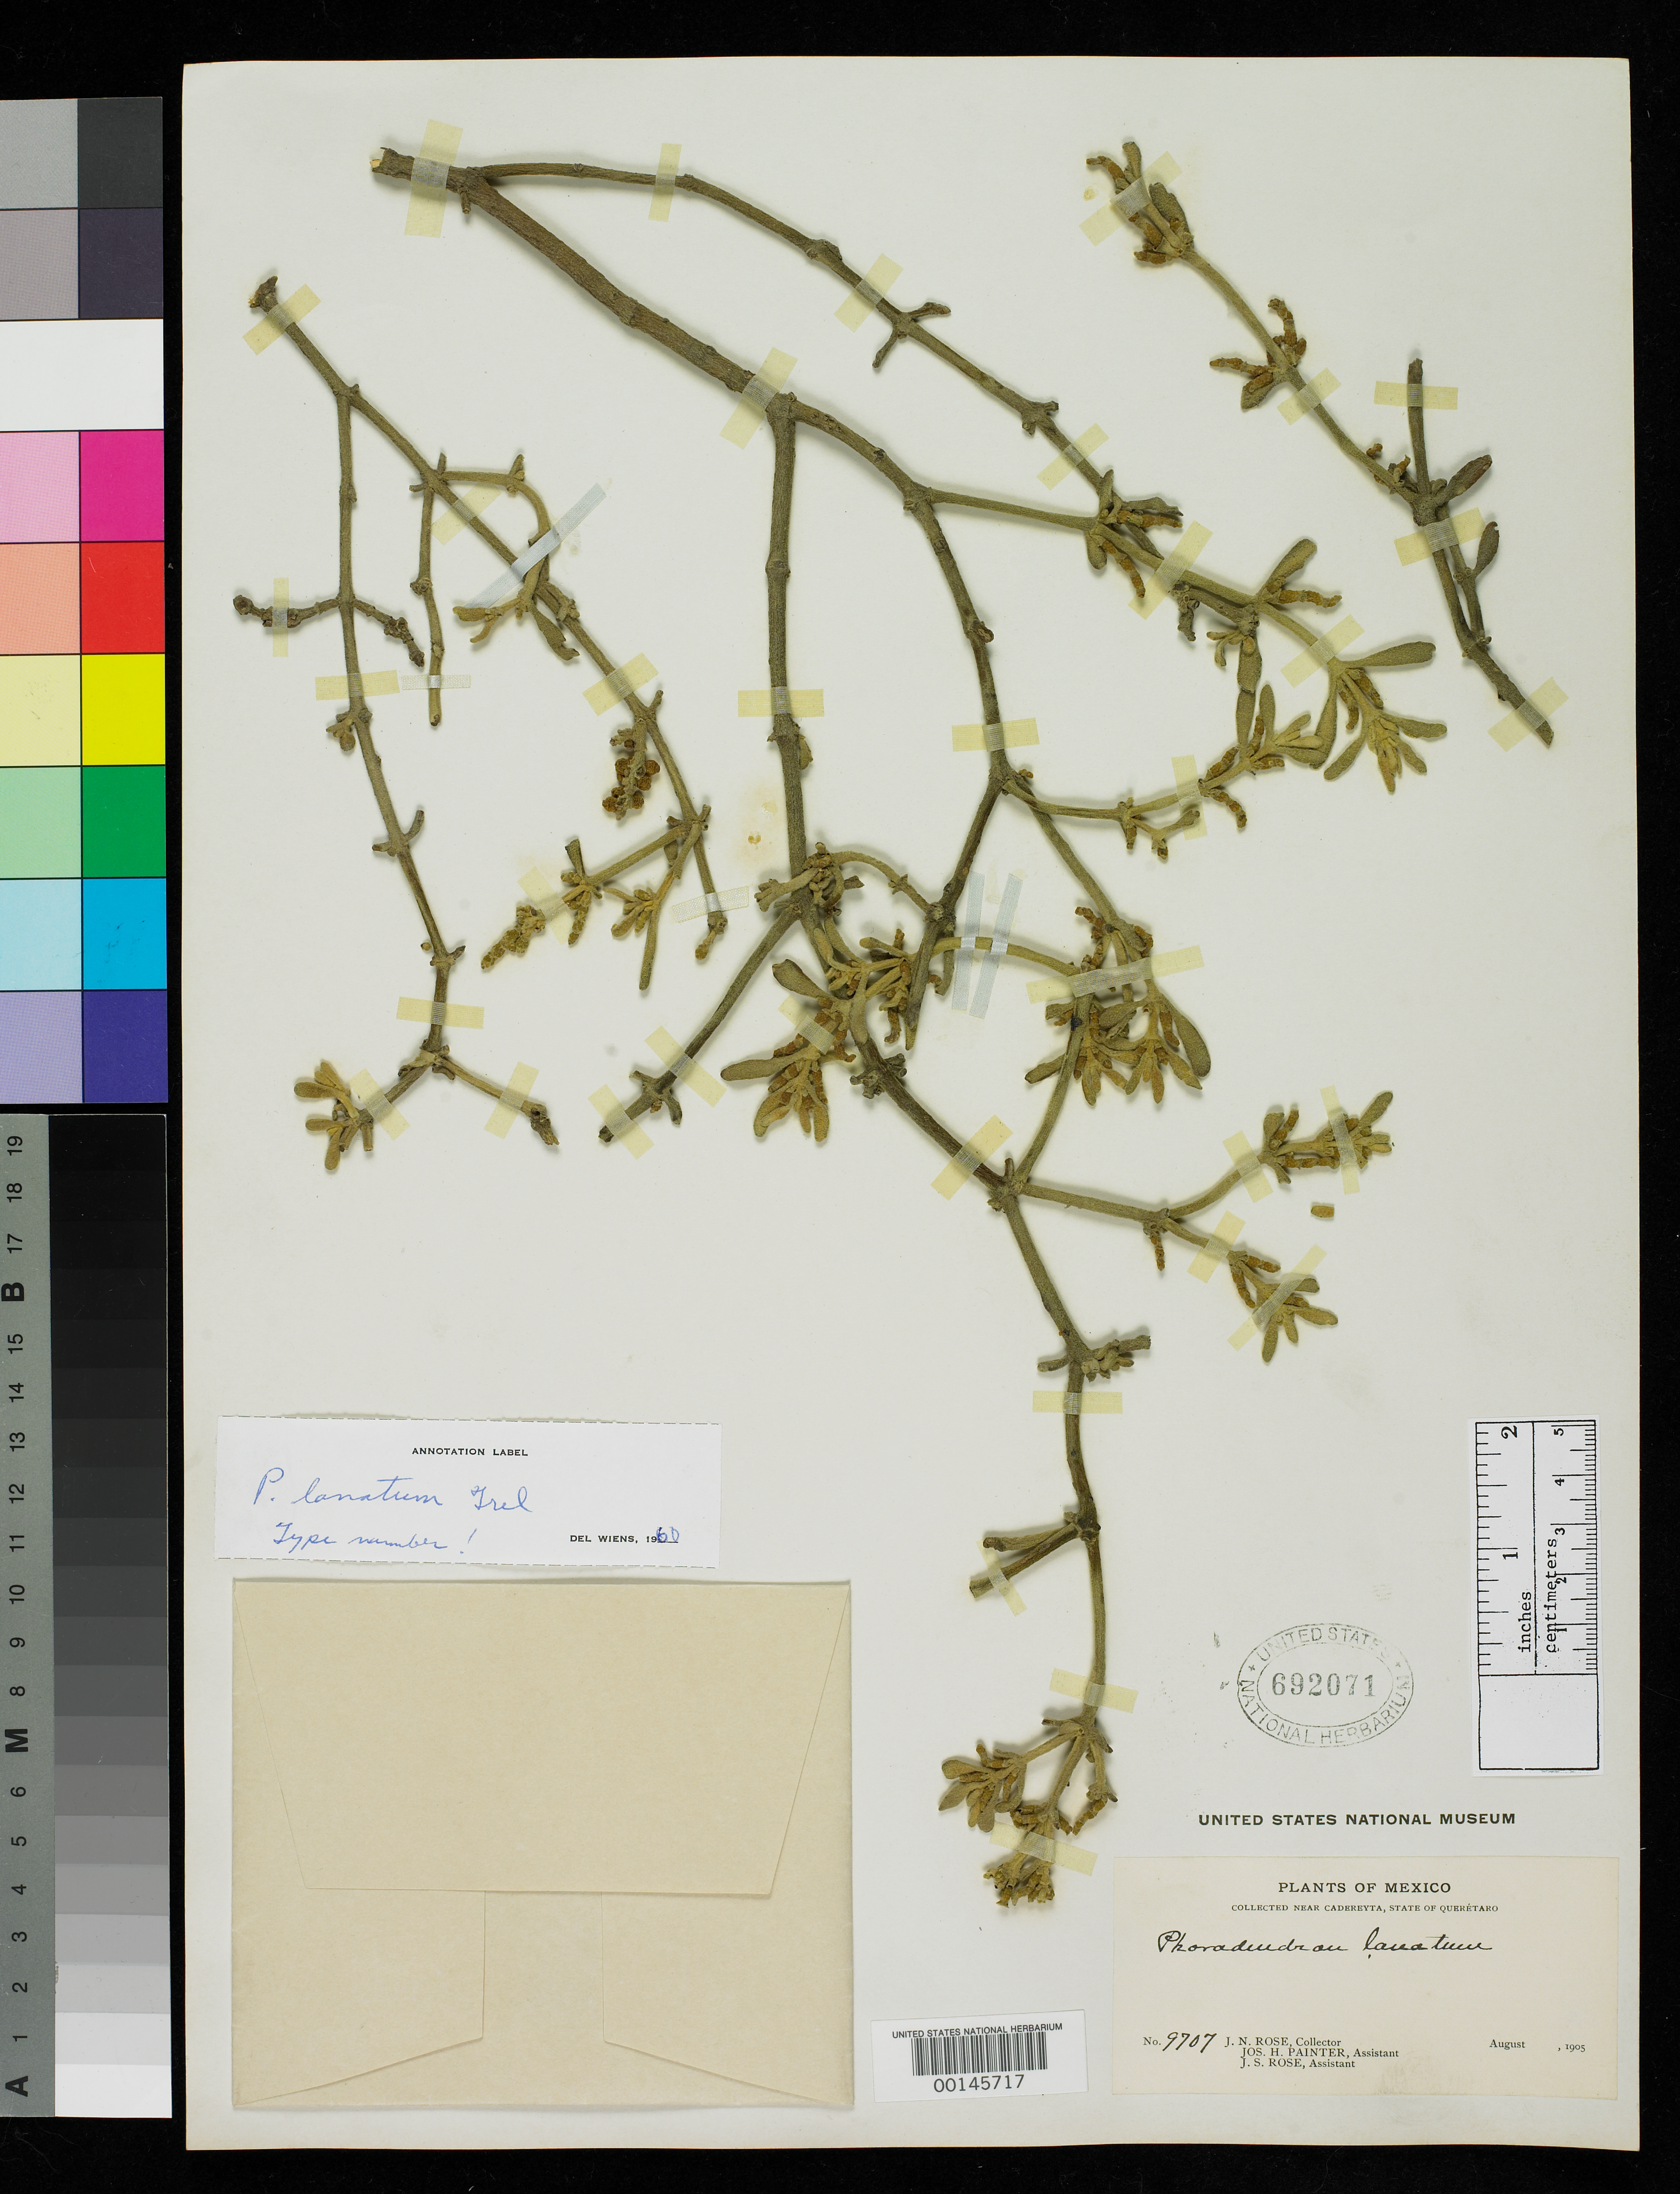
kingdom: Plantae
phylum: Tracheophyta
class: Magnoliopsida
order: Santalales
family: Viscaceae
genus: Phoradendron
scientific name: Phoradendron lanatum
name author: Trel.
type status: Type Collection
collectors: J. N. Rose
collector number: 9707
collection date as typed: Aug 1905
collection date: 1905-08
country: Mexico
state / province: Querétaro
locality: Near Cadereyta.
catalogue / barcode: US 692071